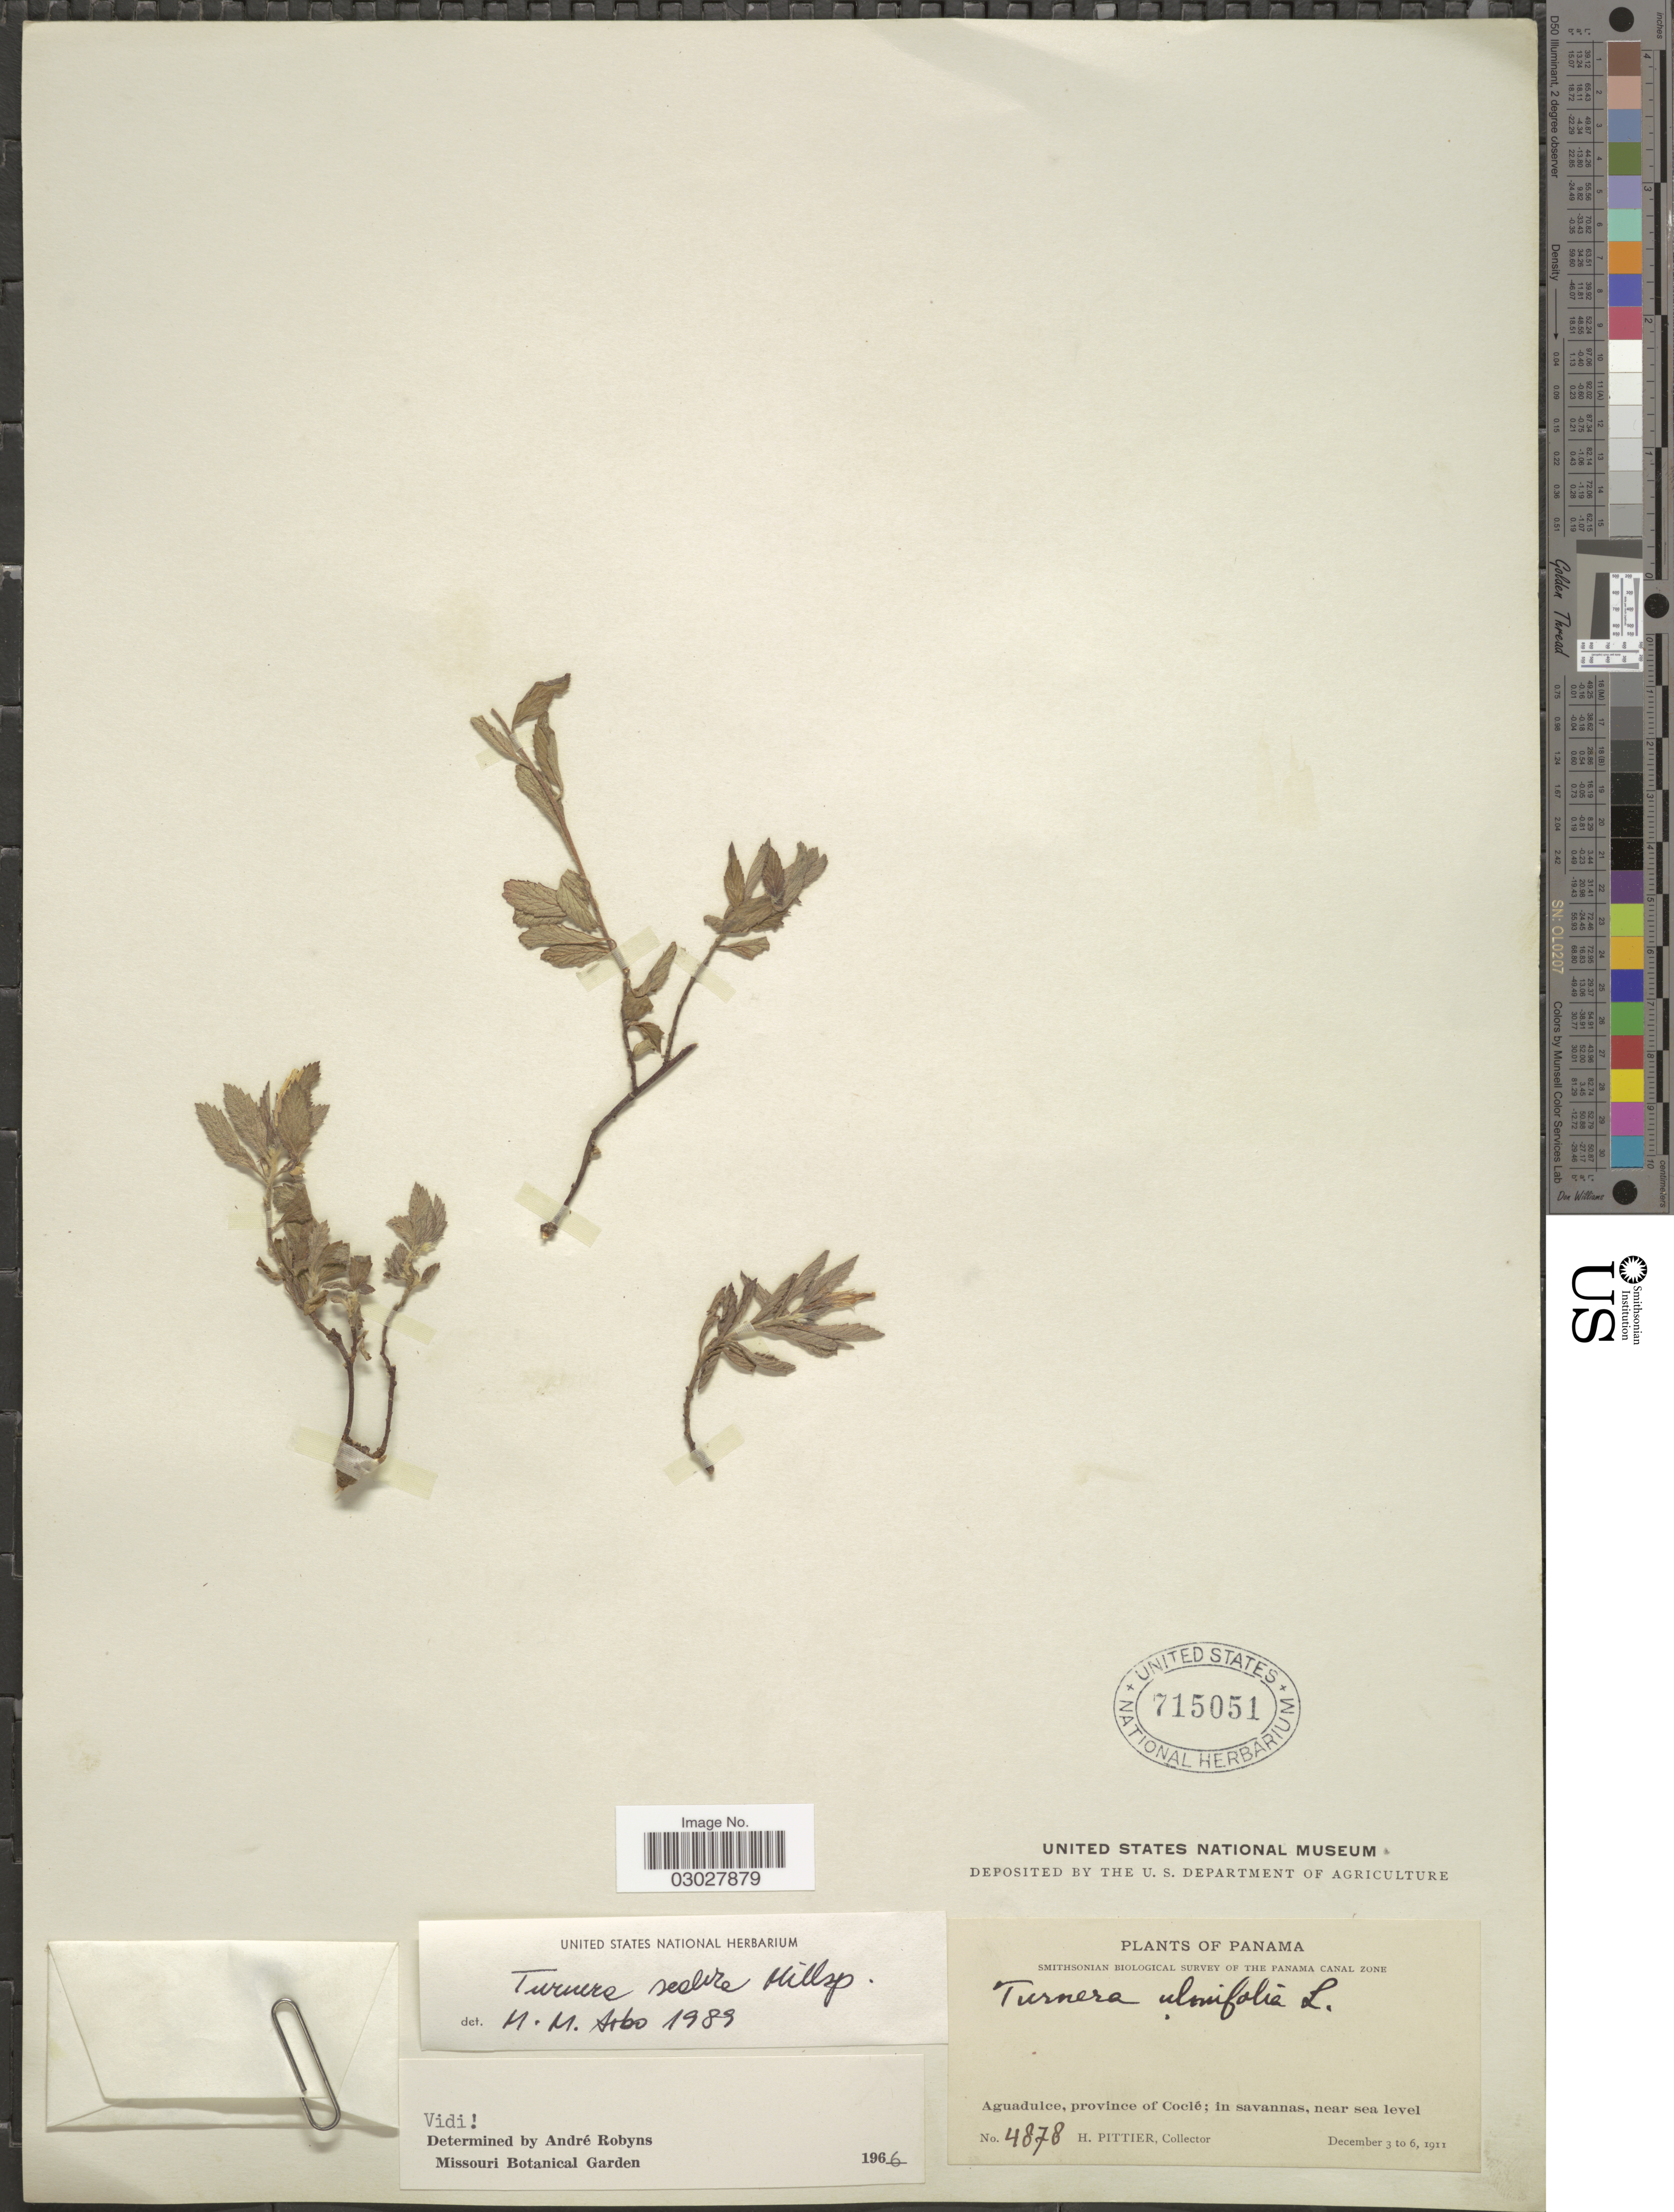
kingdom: Plantae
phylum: Tracheophyta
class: Magnoliopsida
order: Malpighiales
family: Turneraceae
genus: Turnera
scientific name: Turnera scabra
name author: Millsp.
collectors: H. F. Pittier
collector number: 4878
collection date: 1911-11-03/1911-12-06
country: Panama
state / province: Coclé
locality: Aguadulce.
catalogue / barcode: US 715051